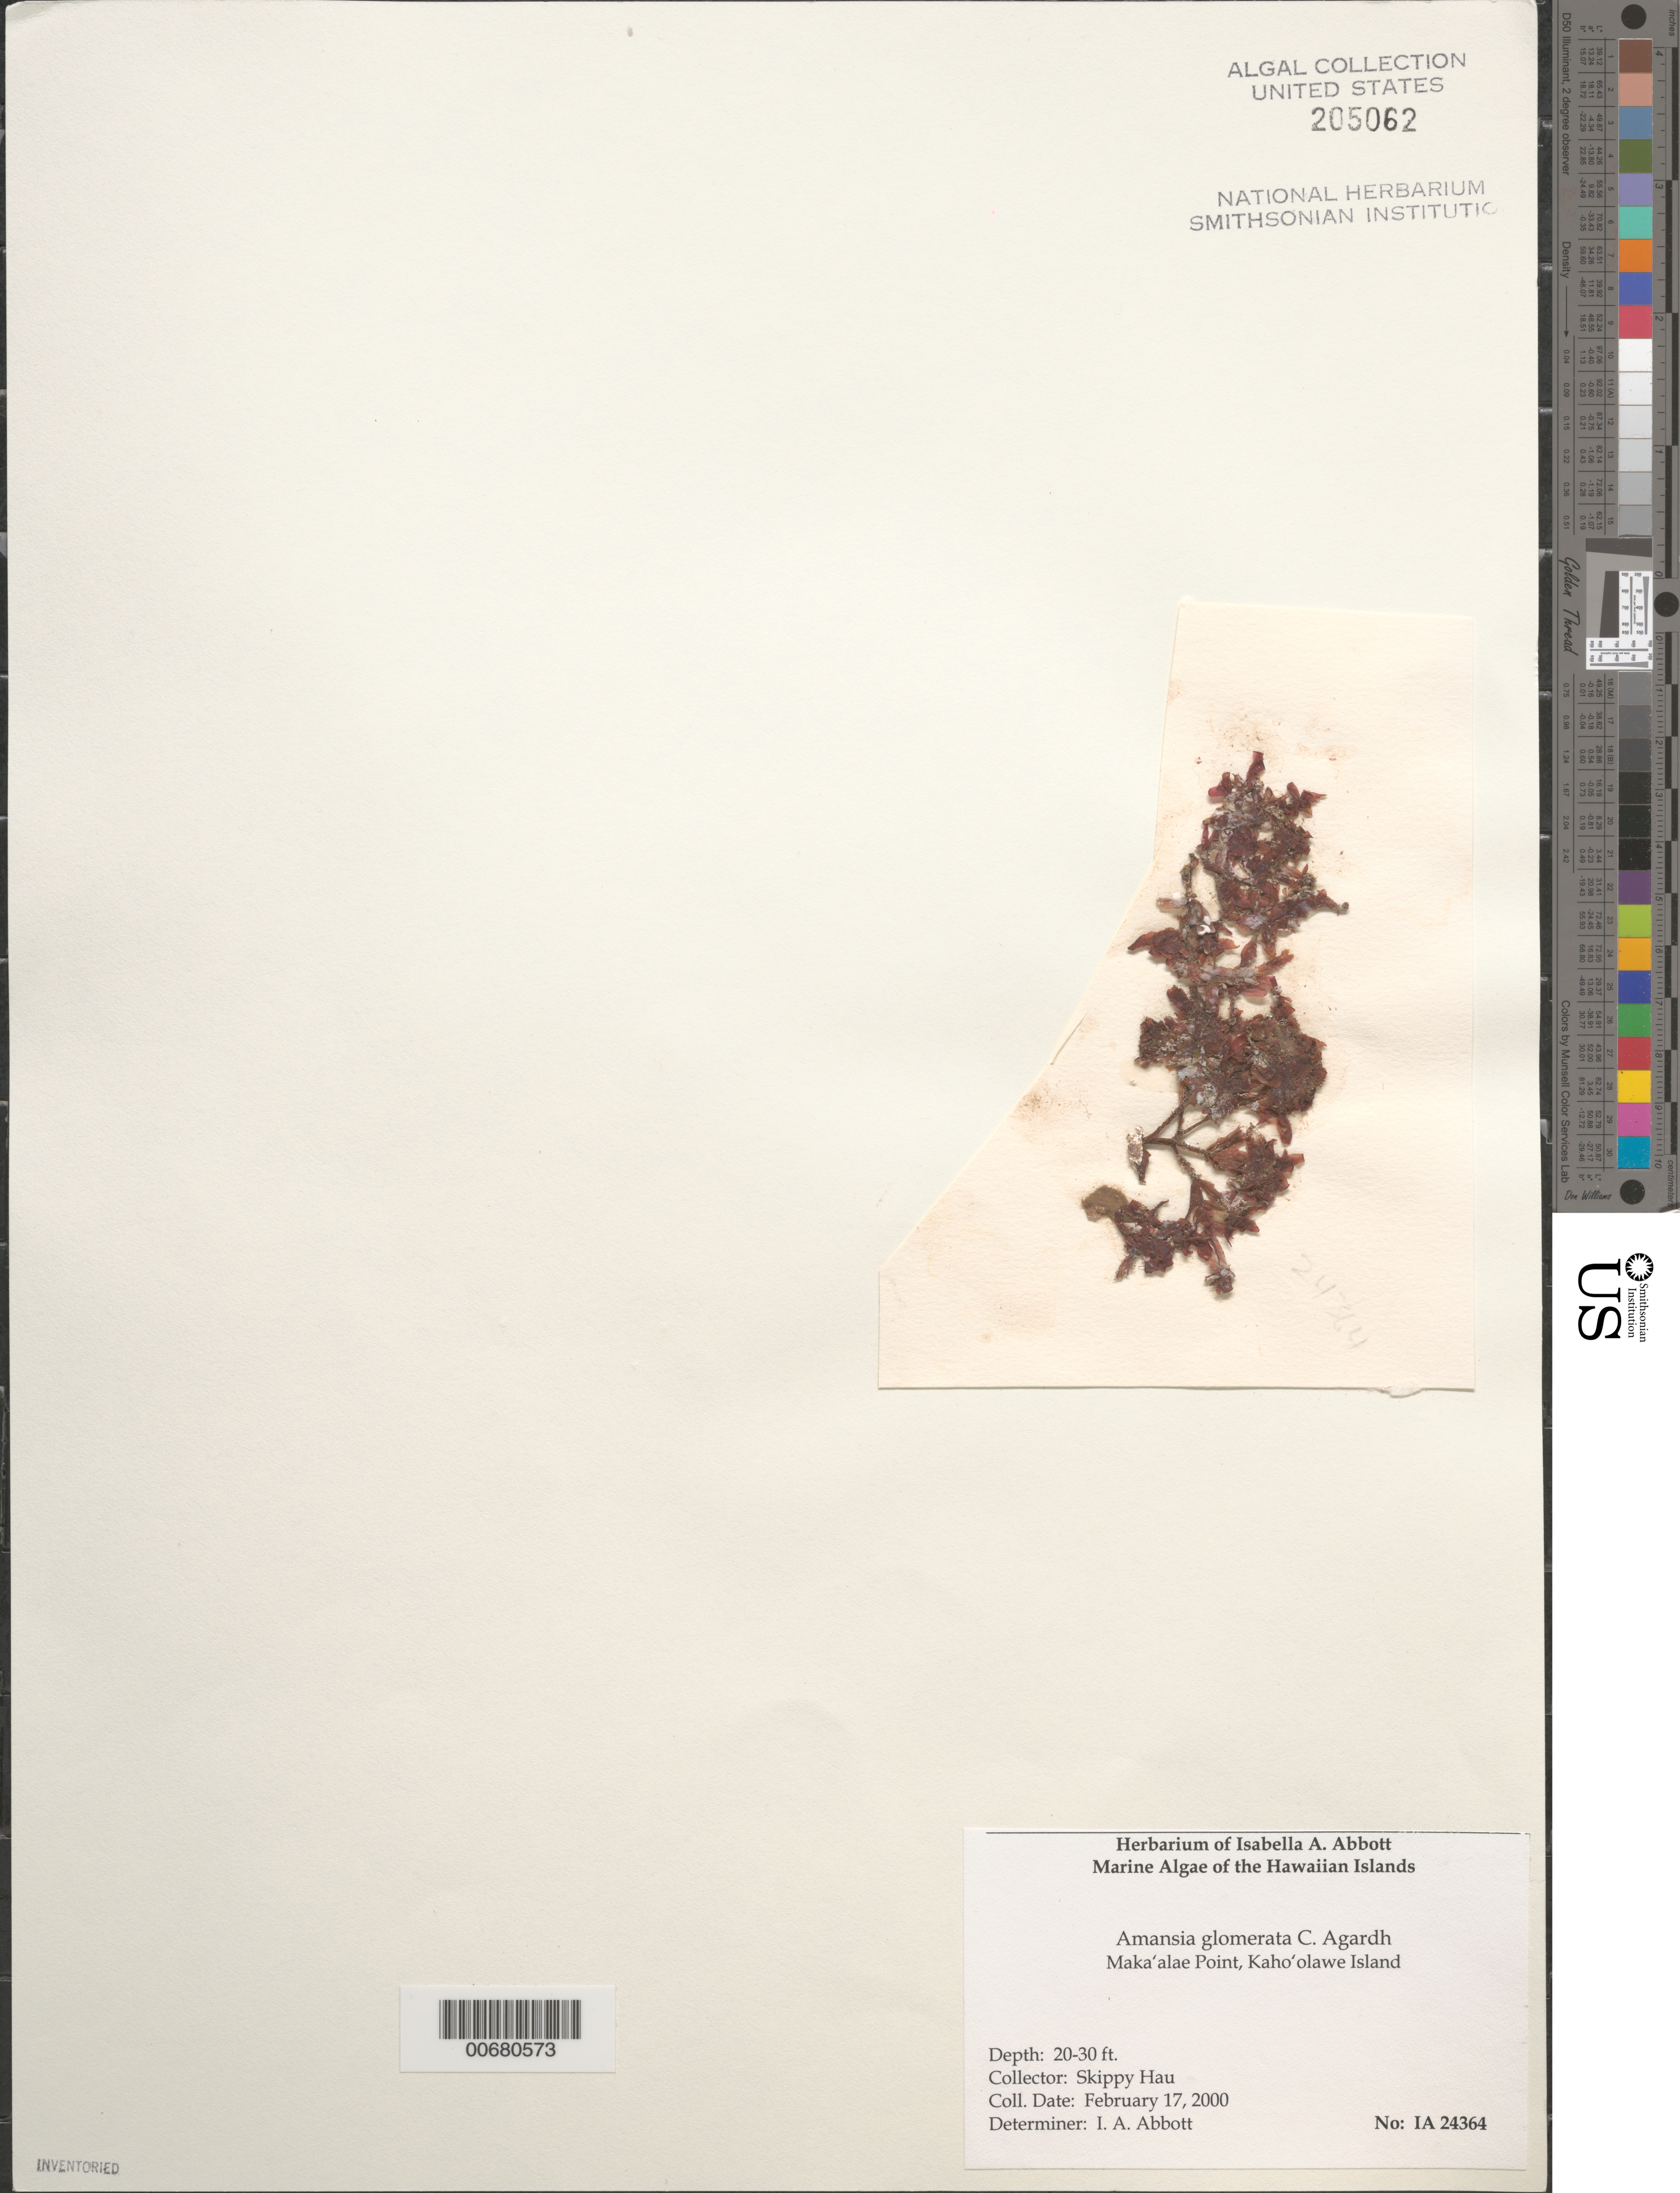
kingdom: Plantae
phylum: Rhodophyta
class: Florideophyceae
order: Ceramiales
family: Rhodomelaceae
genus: Amansia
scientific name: Amansia glomerata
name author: C. Agardh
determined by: Abbott, Isabella A.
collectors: S. Hau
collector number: IAA 24364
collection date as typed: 17 Feb 2000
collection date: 2000-02-17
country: United States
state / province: Hawaii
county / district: Maui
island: Kaho'olawe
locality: Maka'alae Point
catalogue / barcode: US 205062